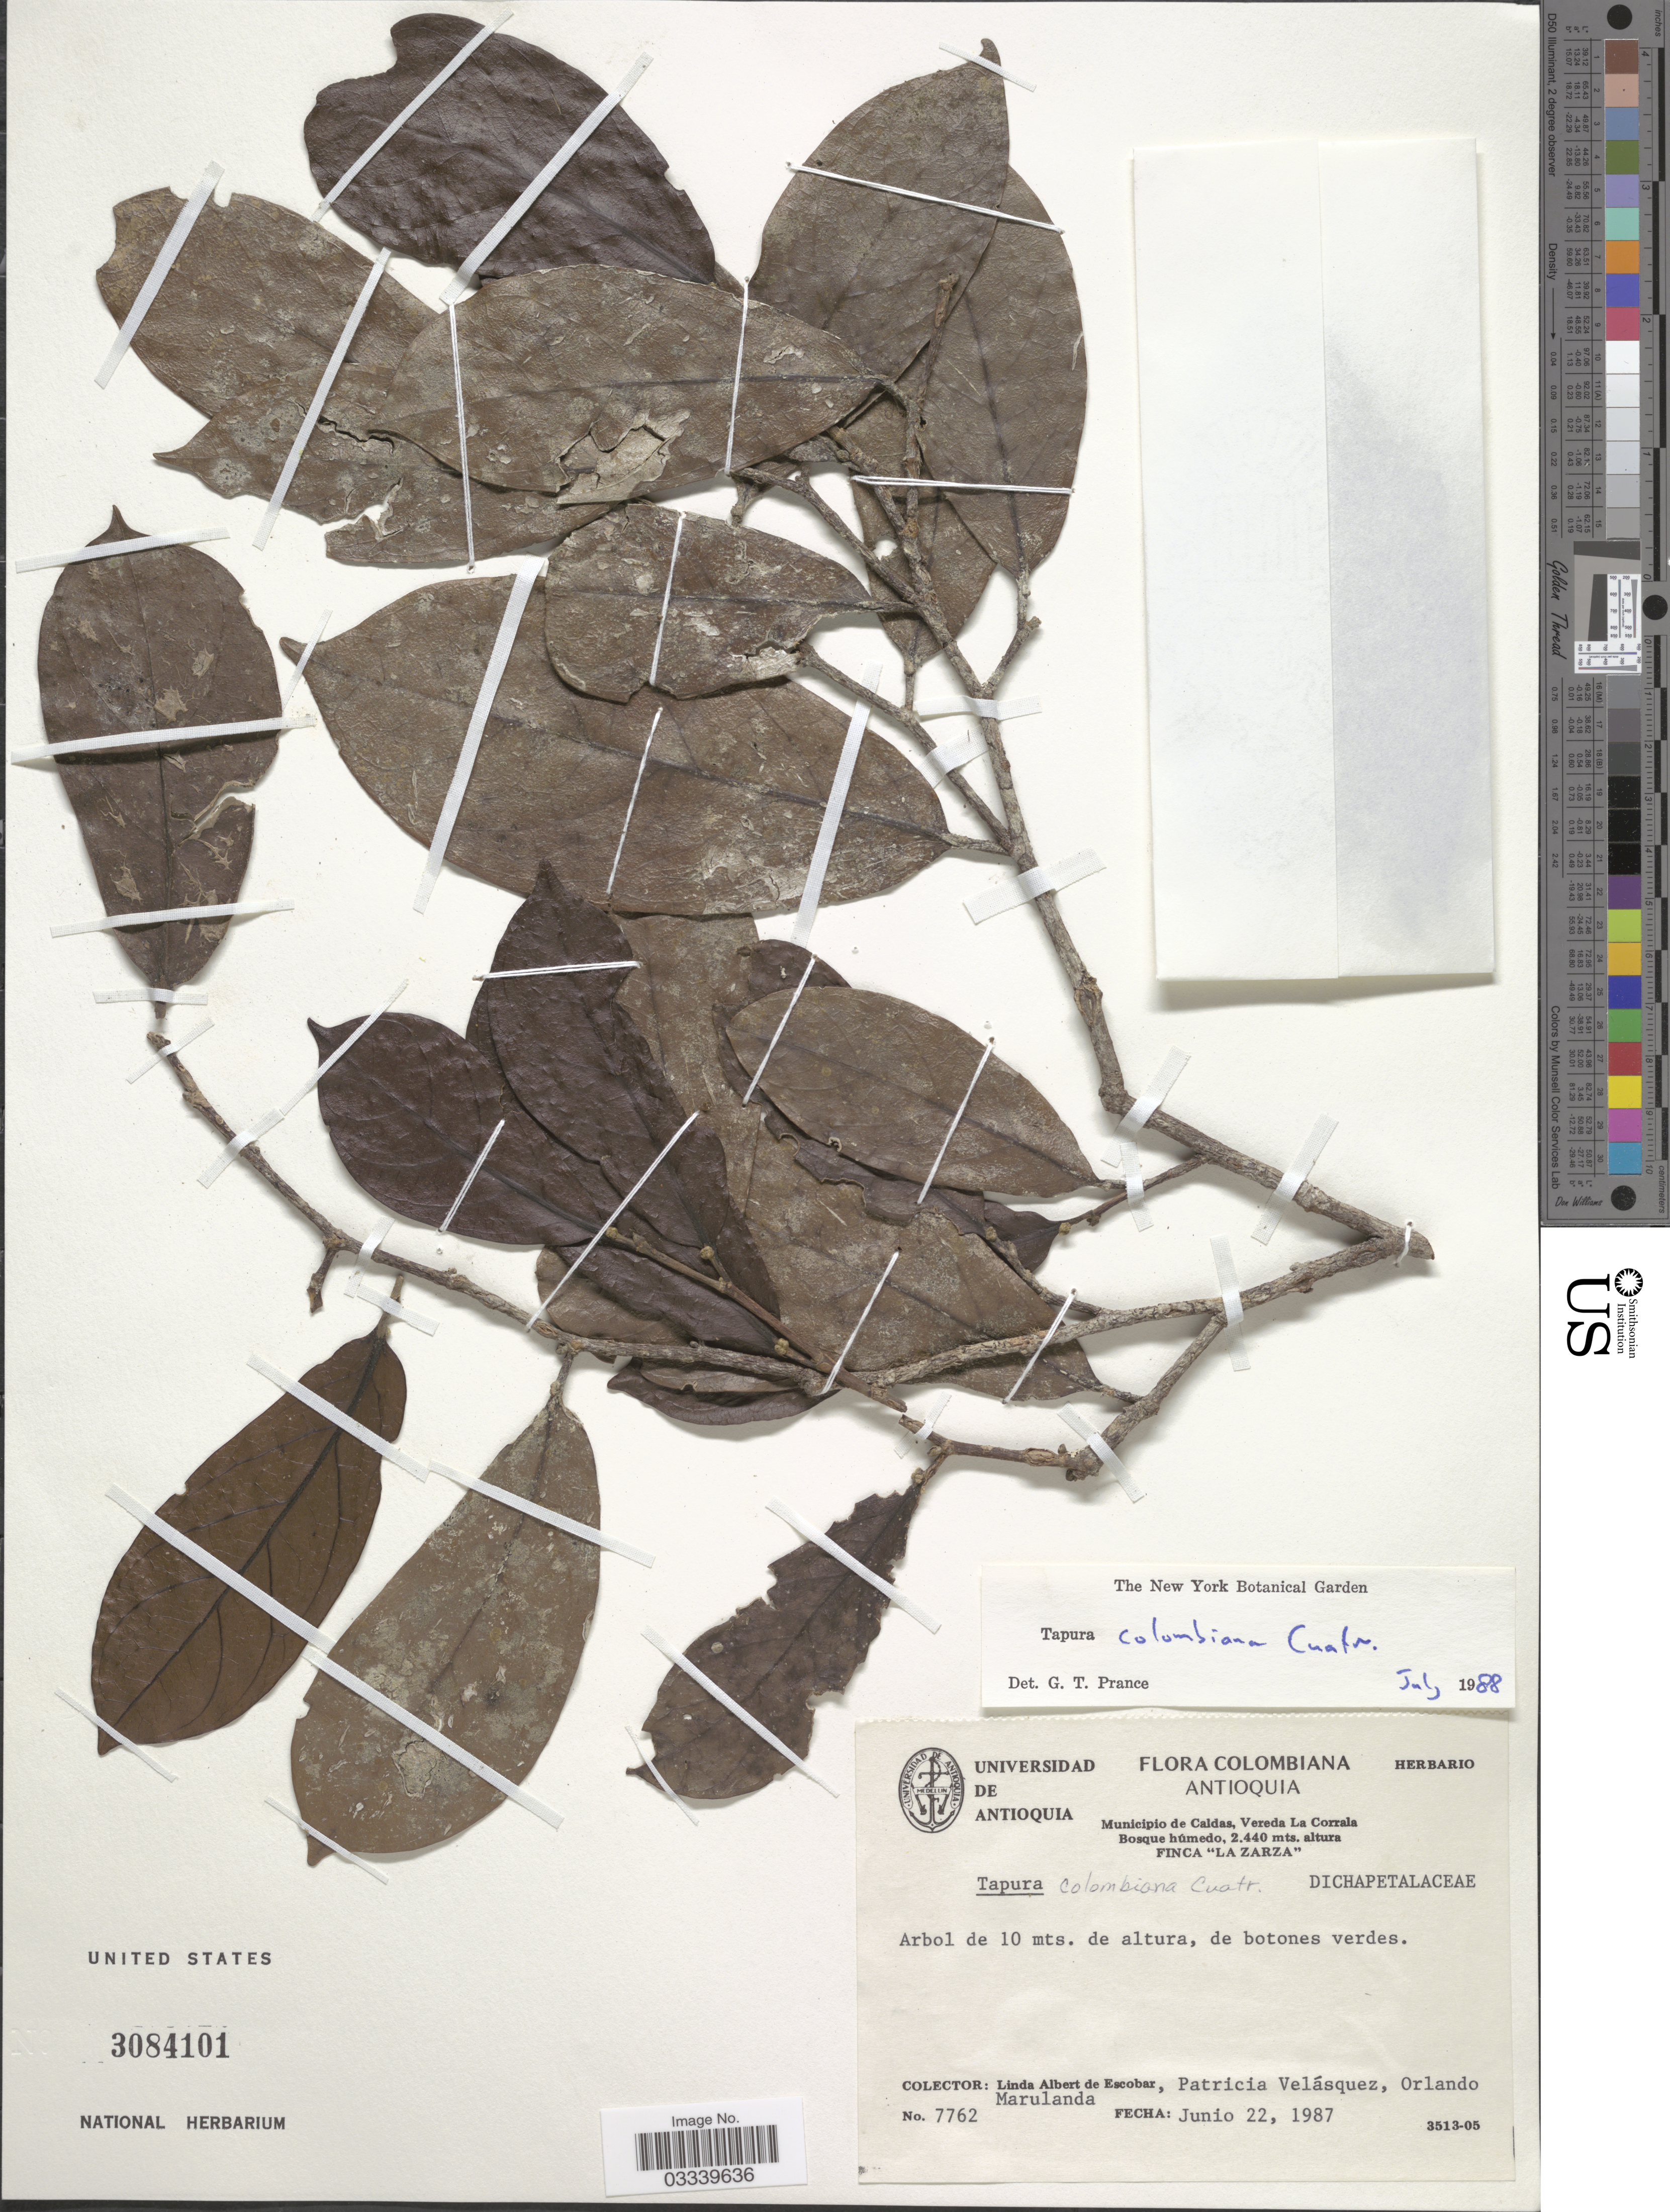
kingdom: Plantae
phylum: Tracheophyta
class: Magnoliopsida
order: Malpighiales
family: Dichapetalaceae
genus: Tapura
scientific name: Tapura colombiana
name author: Cuatrec.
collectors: L. K. de Escobar, P. Velasquez & O. Marulanda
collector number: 7762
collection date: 1987-06-22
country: Colombia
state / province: Antioquia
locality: Municipio de Caldas, Vereda La Corrala Bosque húmedo, Finca 'La Zarza'.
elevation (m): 2440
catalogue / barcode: US 3084101